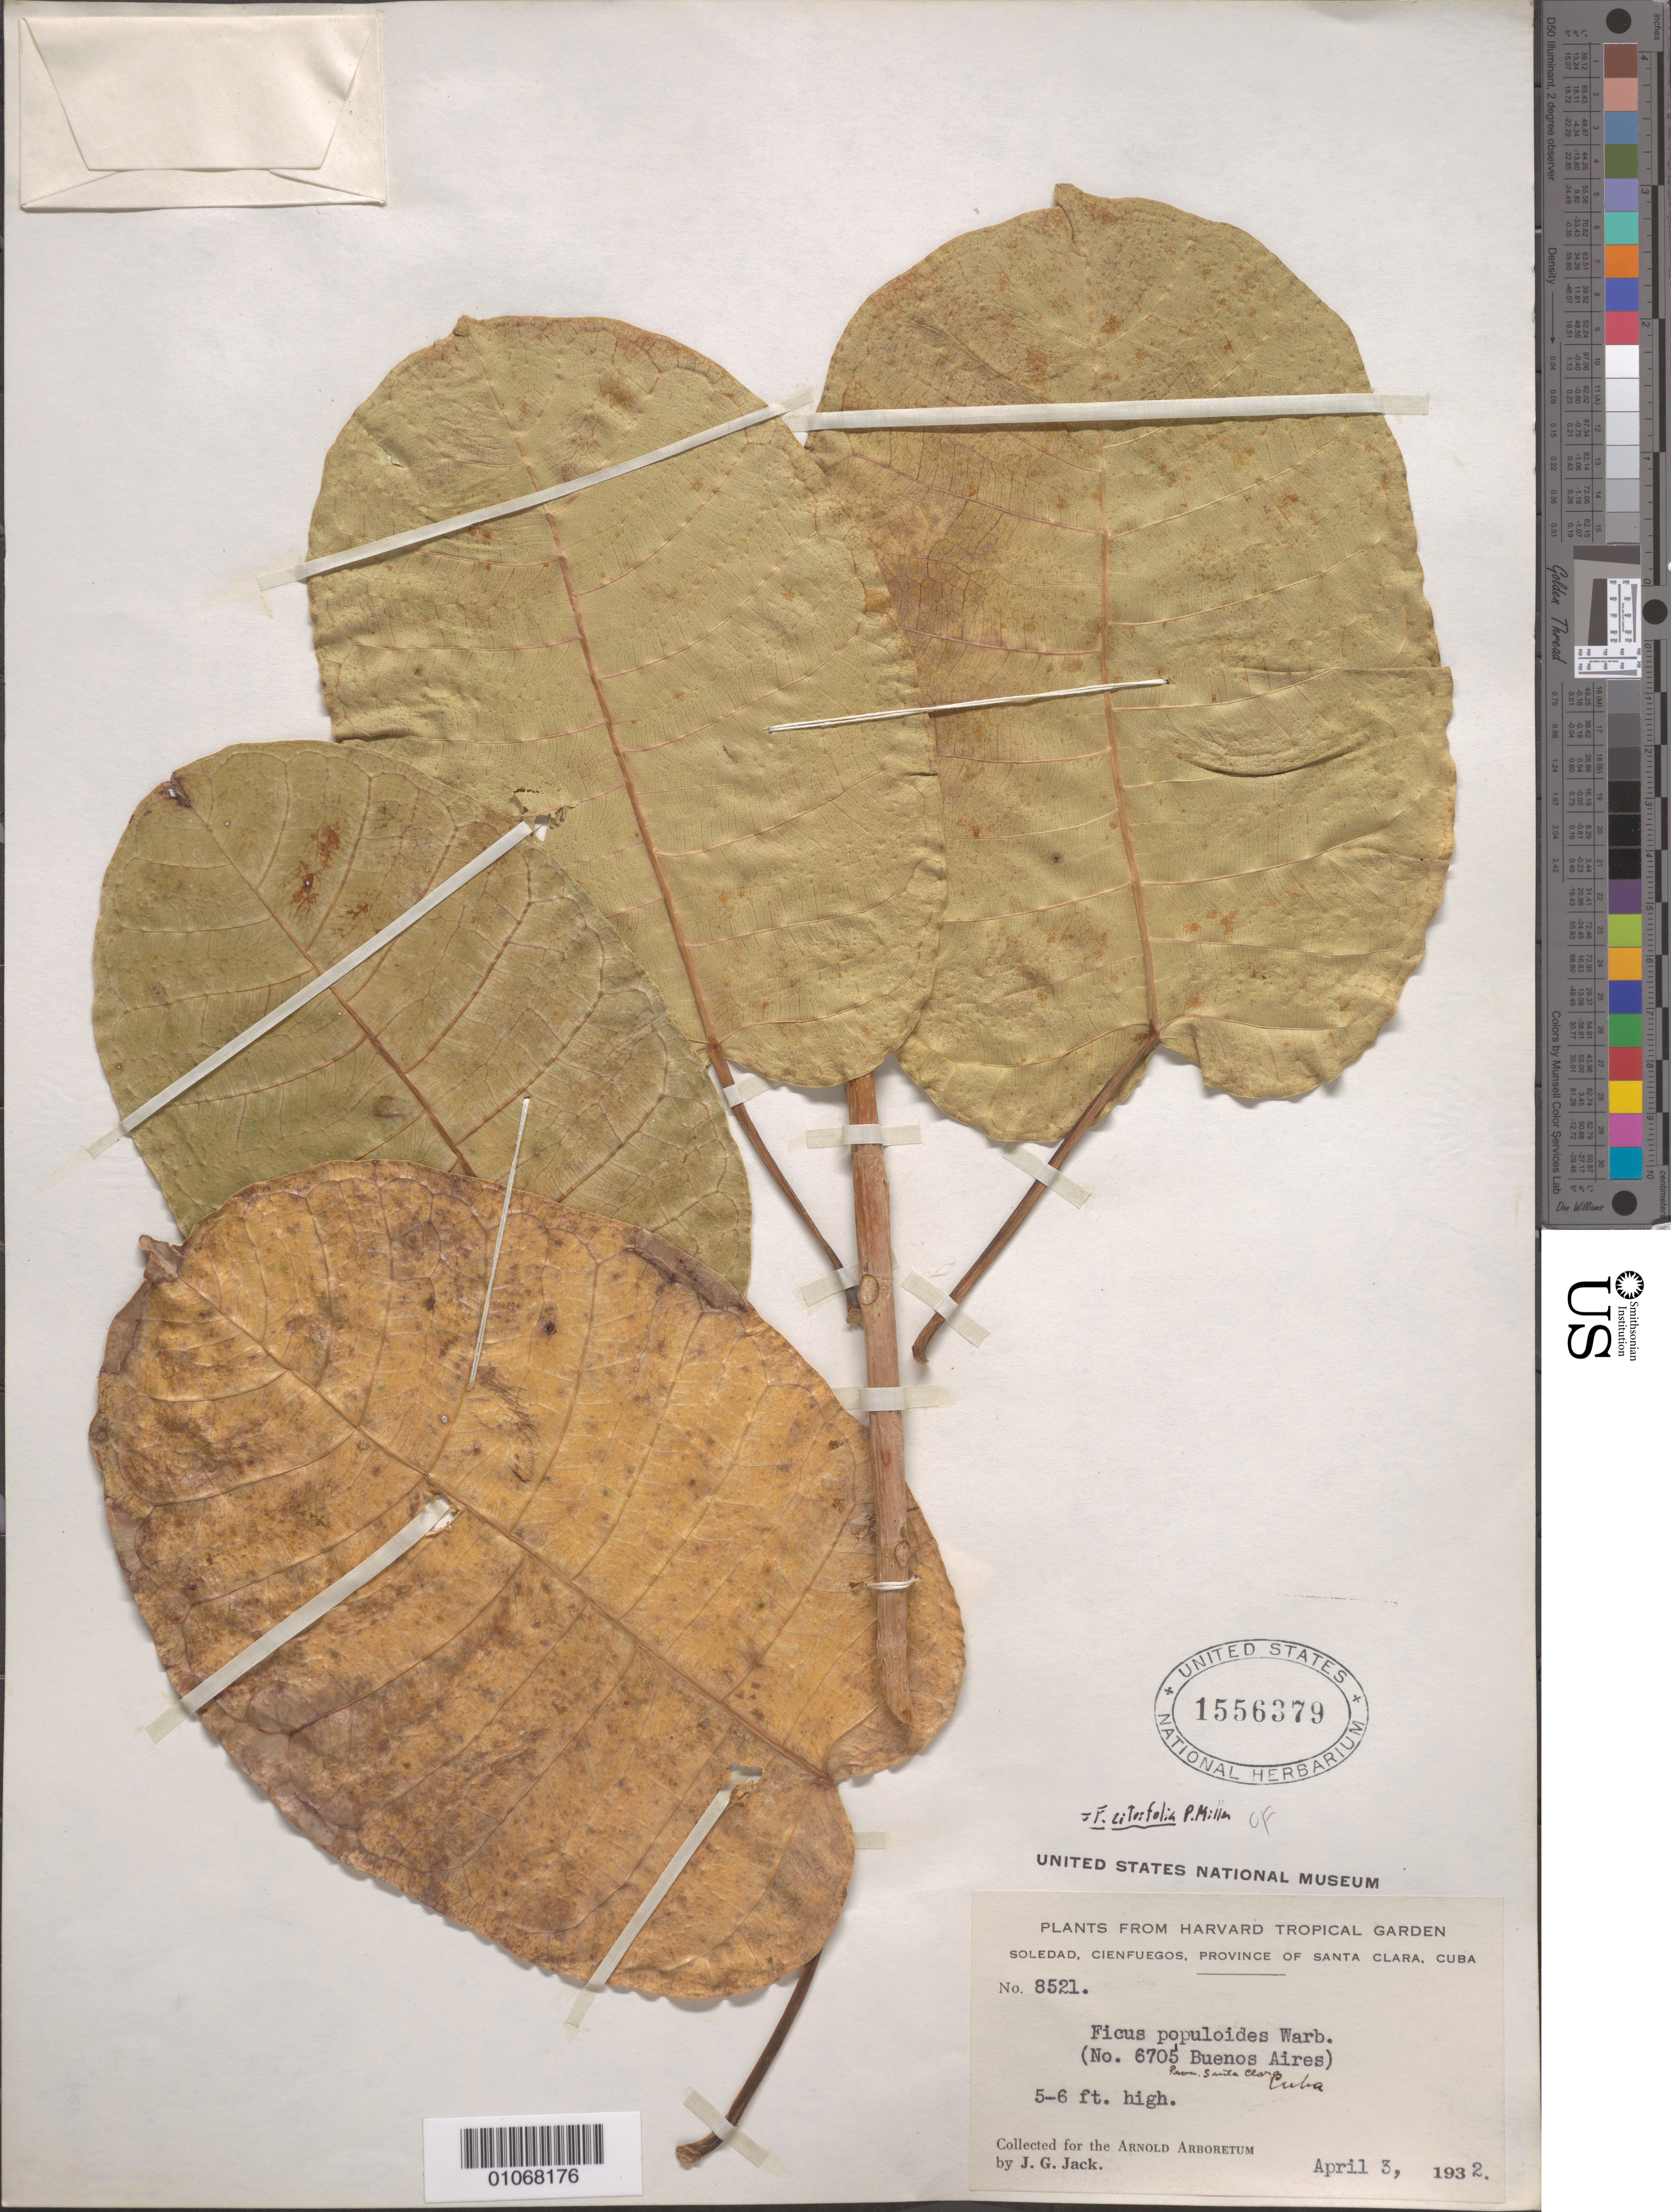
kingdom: Plantae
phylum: Tracheophyta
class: Magnoliopsida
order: Rosales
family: Moraceae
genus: Ficus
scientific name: Ficus citrifolia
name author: Mill.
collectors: J. G. Jack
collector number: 8521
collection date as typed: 03 Apr 1932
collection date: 1932-04-03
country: Cuba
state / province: Villa Clara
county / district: Santa Clara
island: Cuba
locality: Buenos Aires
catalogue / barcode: US 1556379